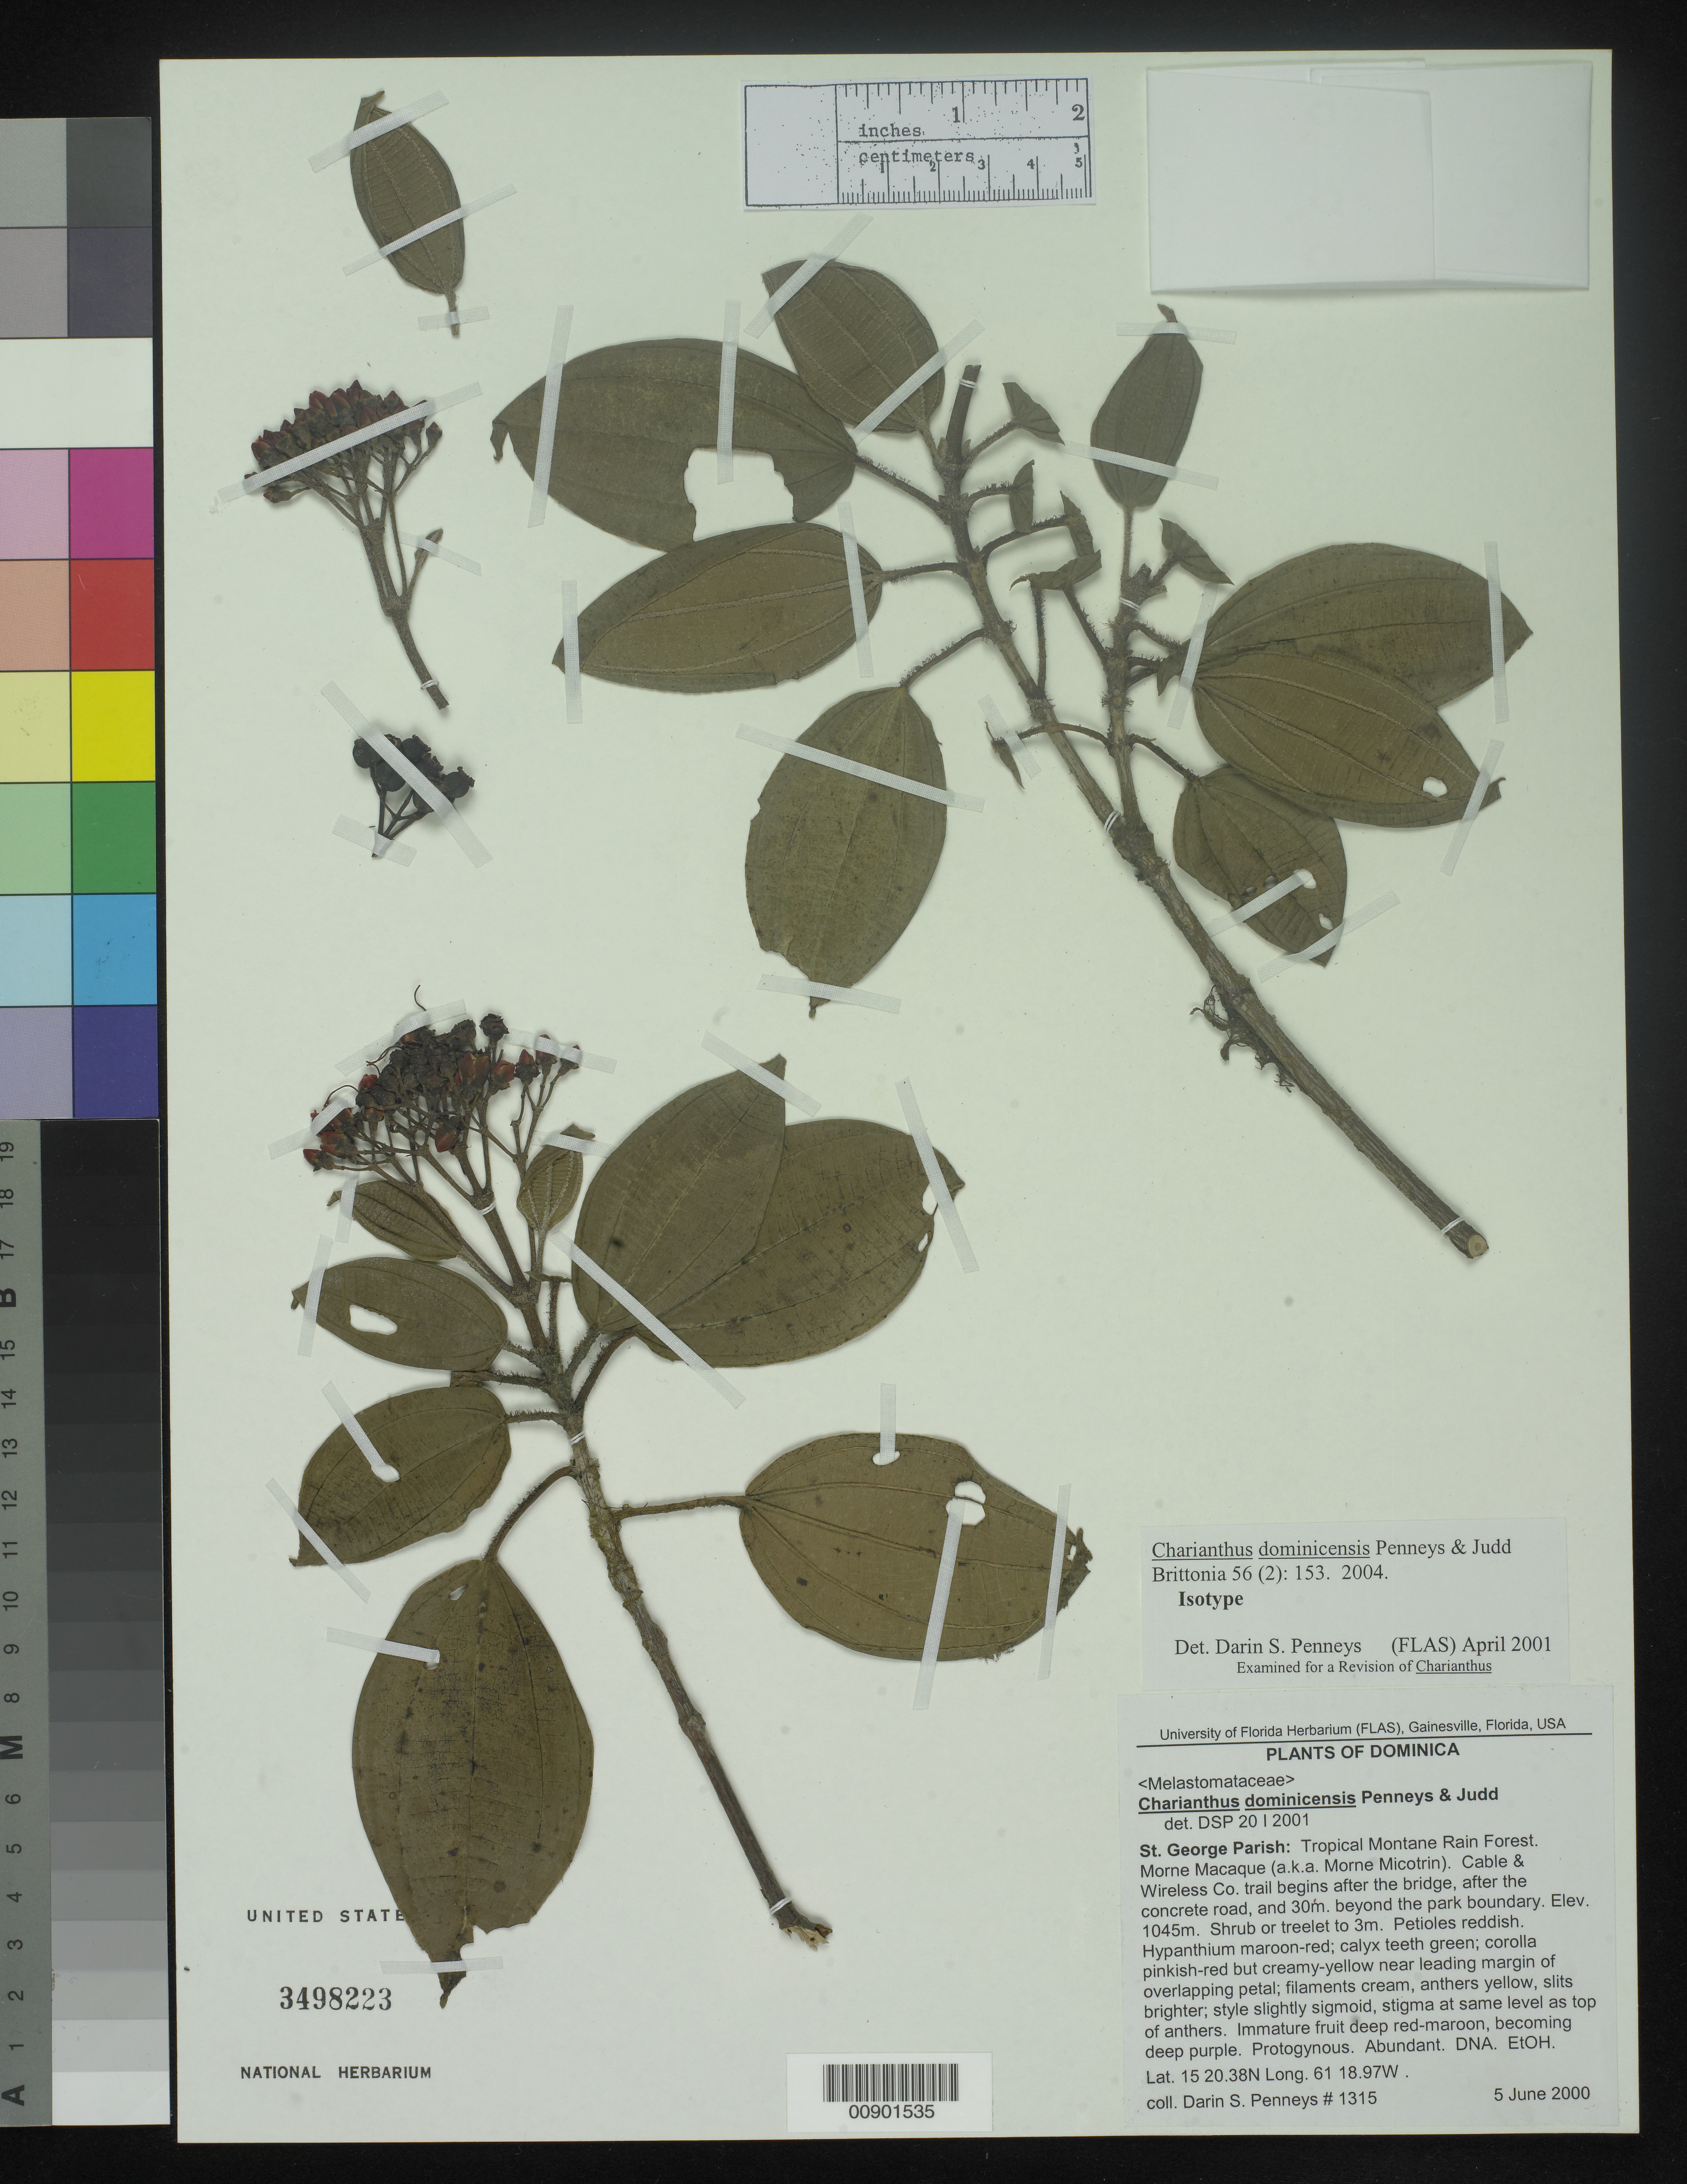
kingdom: Plantae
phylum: Tracheophyta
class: Magnoliopsida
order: Myrtales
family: Melastomataceae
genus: Charianthus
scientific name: Charianthus dominicensis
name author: Penneys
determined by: Penneys, D. S.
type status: Isotype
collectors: D. S. Penneys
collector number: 1315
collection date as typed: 05 Jun 2000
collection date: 2000-06-05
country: Dominica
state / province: St. George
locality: St. George Parish: Morne Macaque (a.k.a. Morne Micotrin).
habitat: Tropical montane rain forest.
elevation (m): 1045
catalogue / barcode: US 3498223